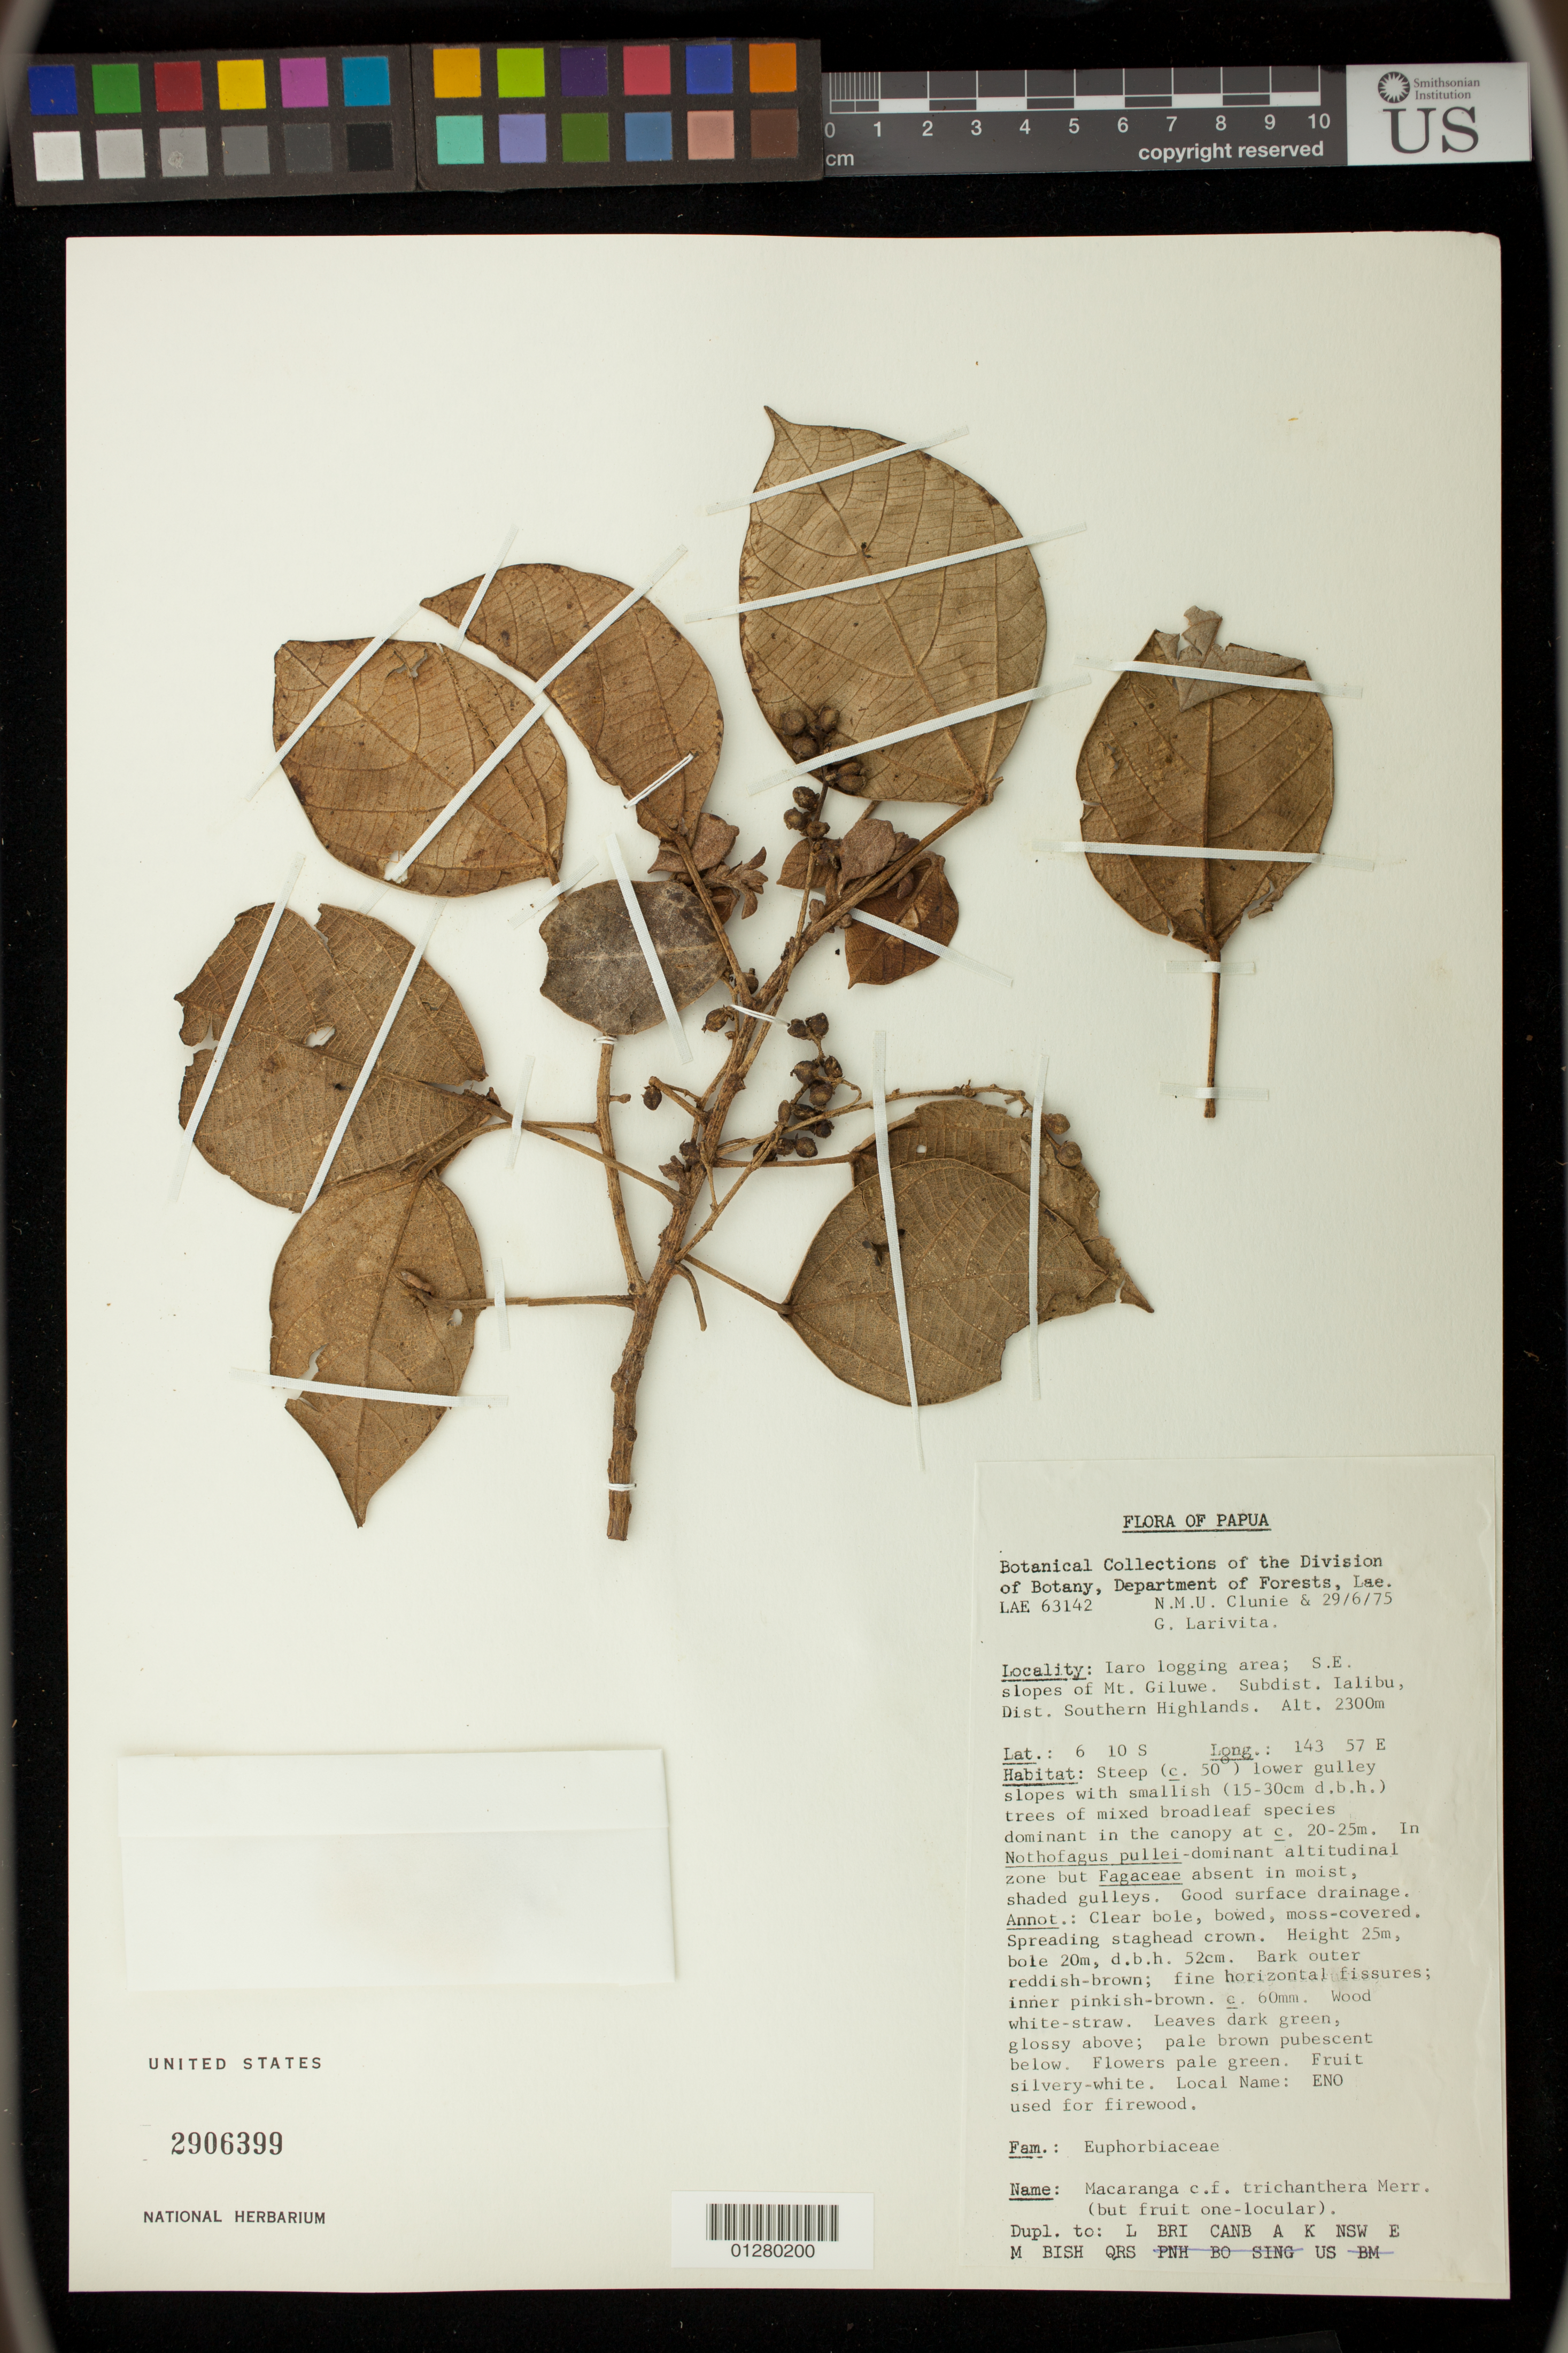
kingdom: Plantae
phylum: Tracheophyta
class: Magnoliopsida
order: Malpighiales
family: Euphorbiaceae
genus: Macaranga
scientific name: Macaranga trichanthera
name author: L.M. Perry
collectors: N.M.U. Clunie & G. Larivita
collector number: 63142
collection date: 1975-06-29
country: Papua New Guinea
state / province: Southern Highlands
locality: Iaro logging area; S.E. slopes of Mt. Giluwe. Sub dist. Ialibu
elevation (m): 2300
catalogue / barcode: US 2906399